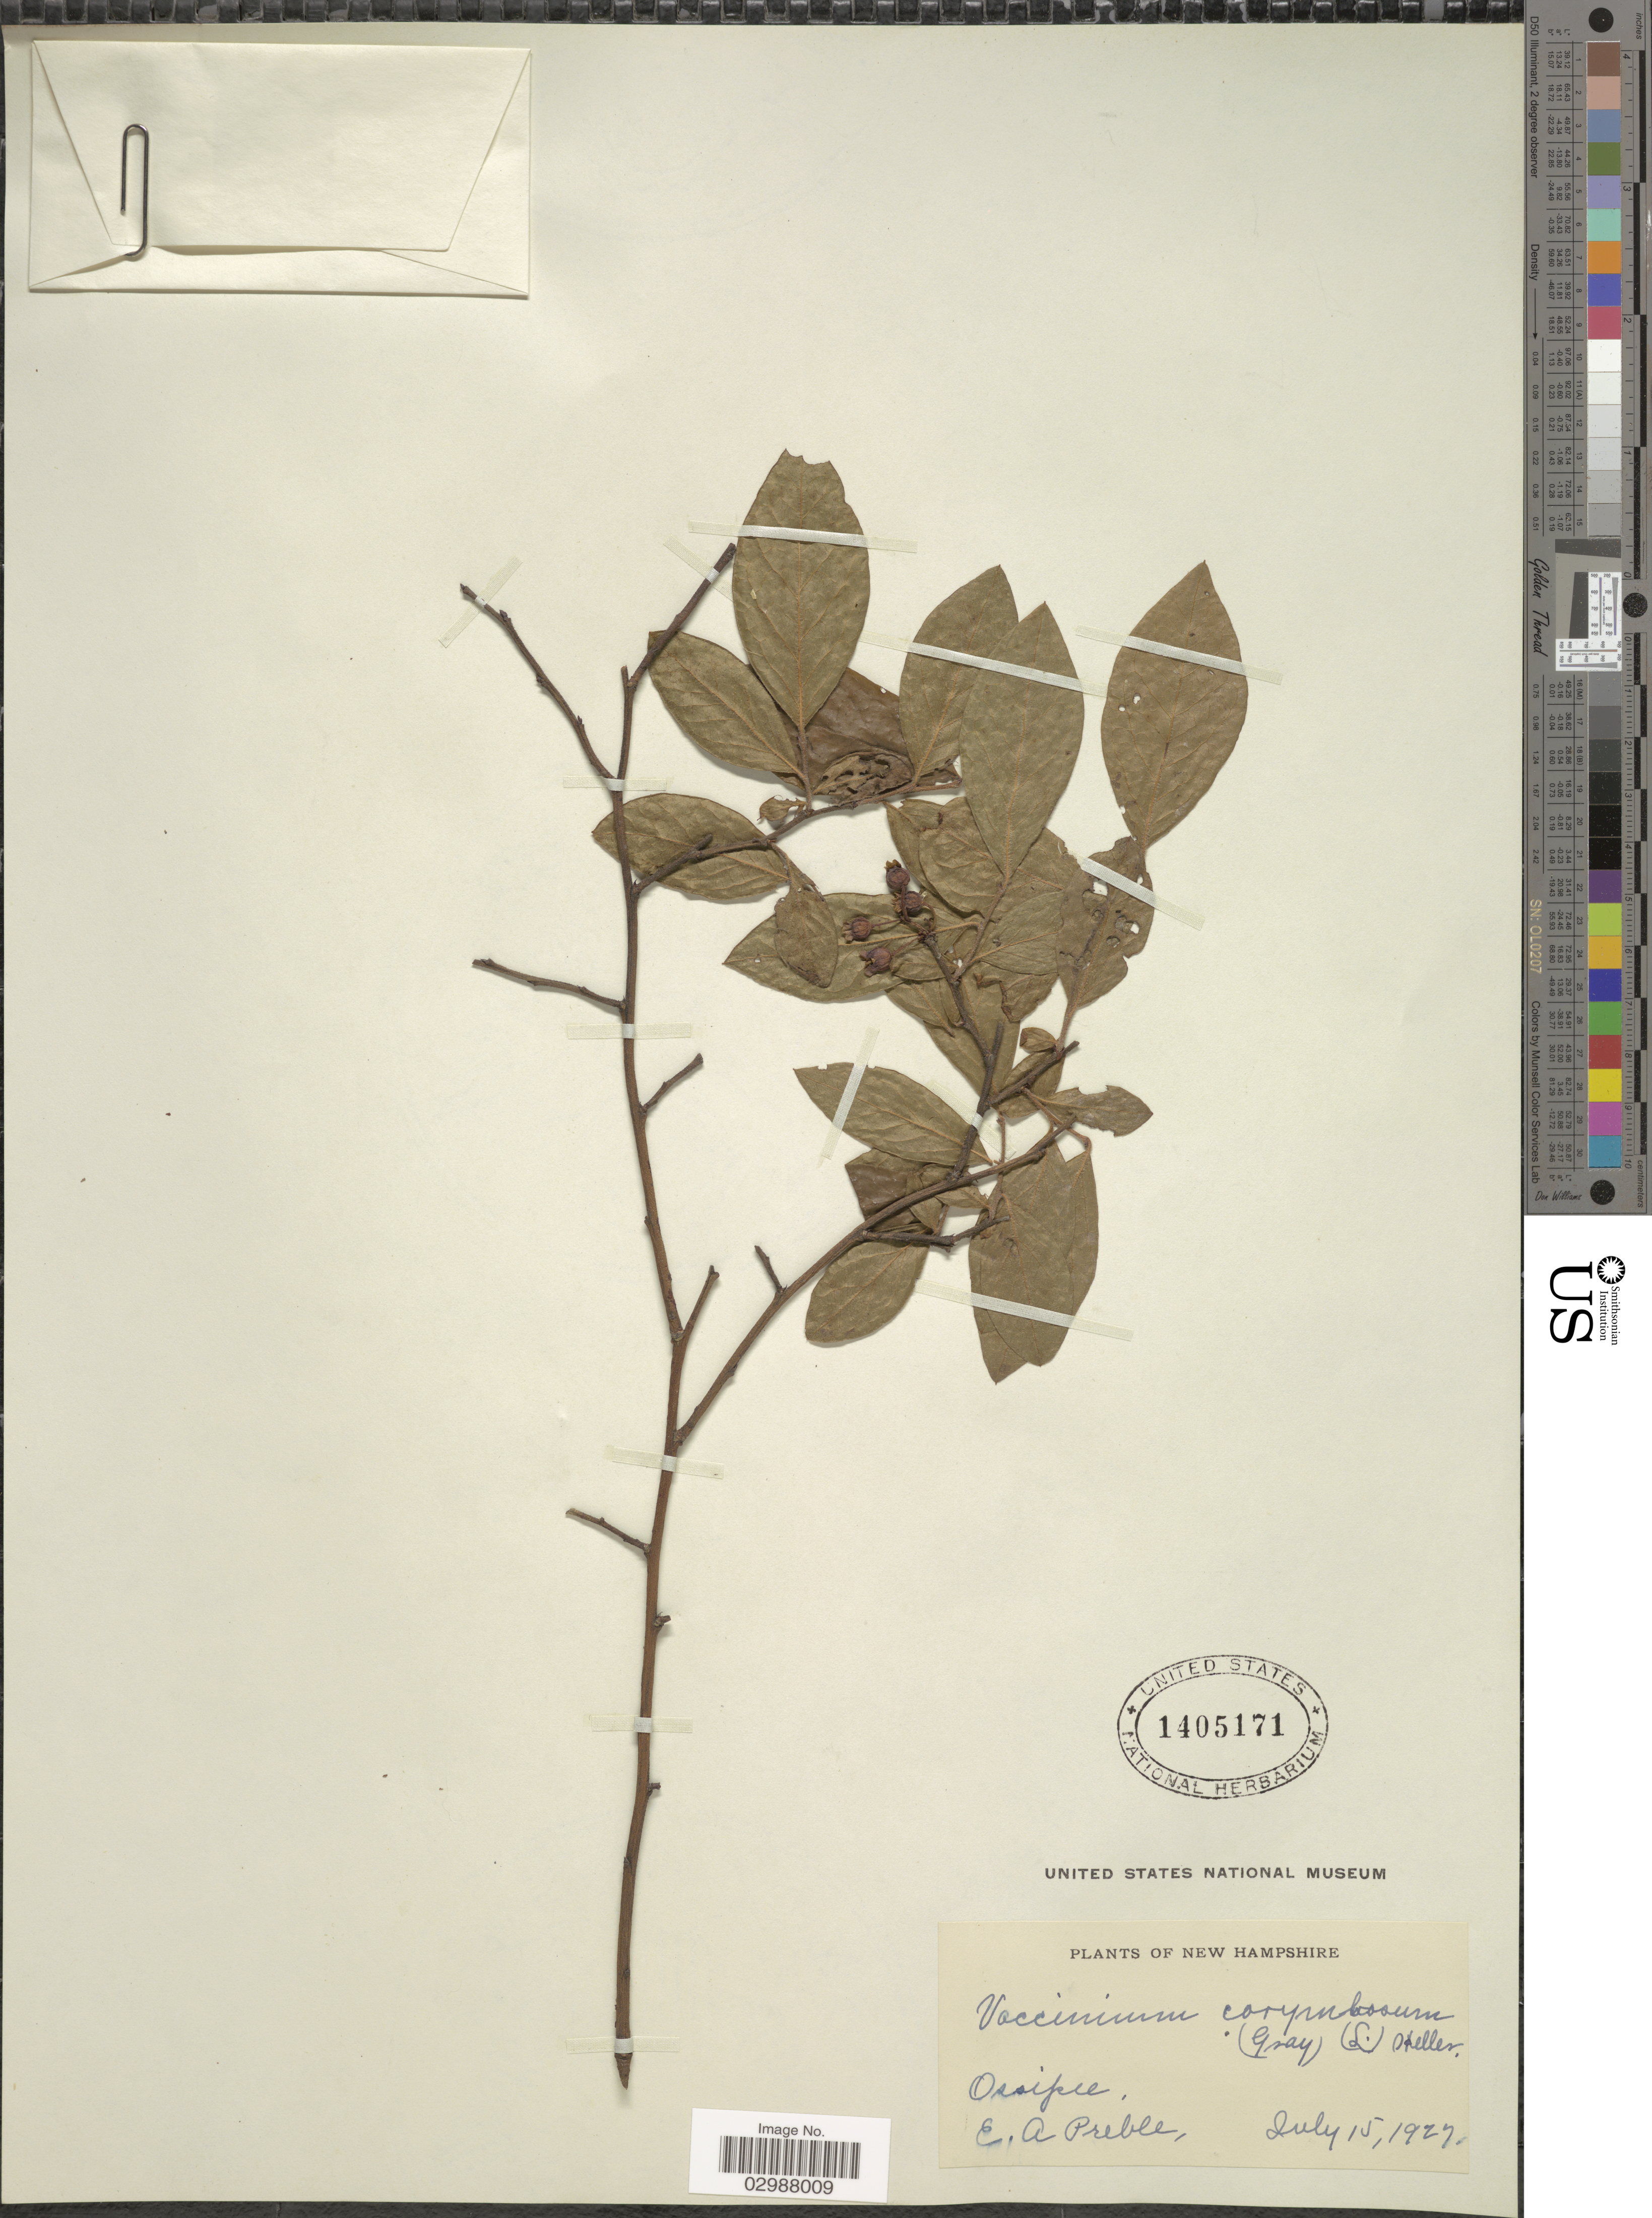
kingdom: Plantae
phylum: Tracheophyta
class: Magnoliopsida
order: Ericales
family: Ericaceae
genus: Vaccinium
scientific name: Vaccinium corymbosum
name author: L.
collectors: E. Preble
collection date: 1927-07-15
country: United States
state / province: New Hampshire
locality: Ossipee.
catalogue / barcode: US 1405171